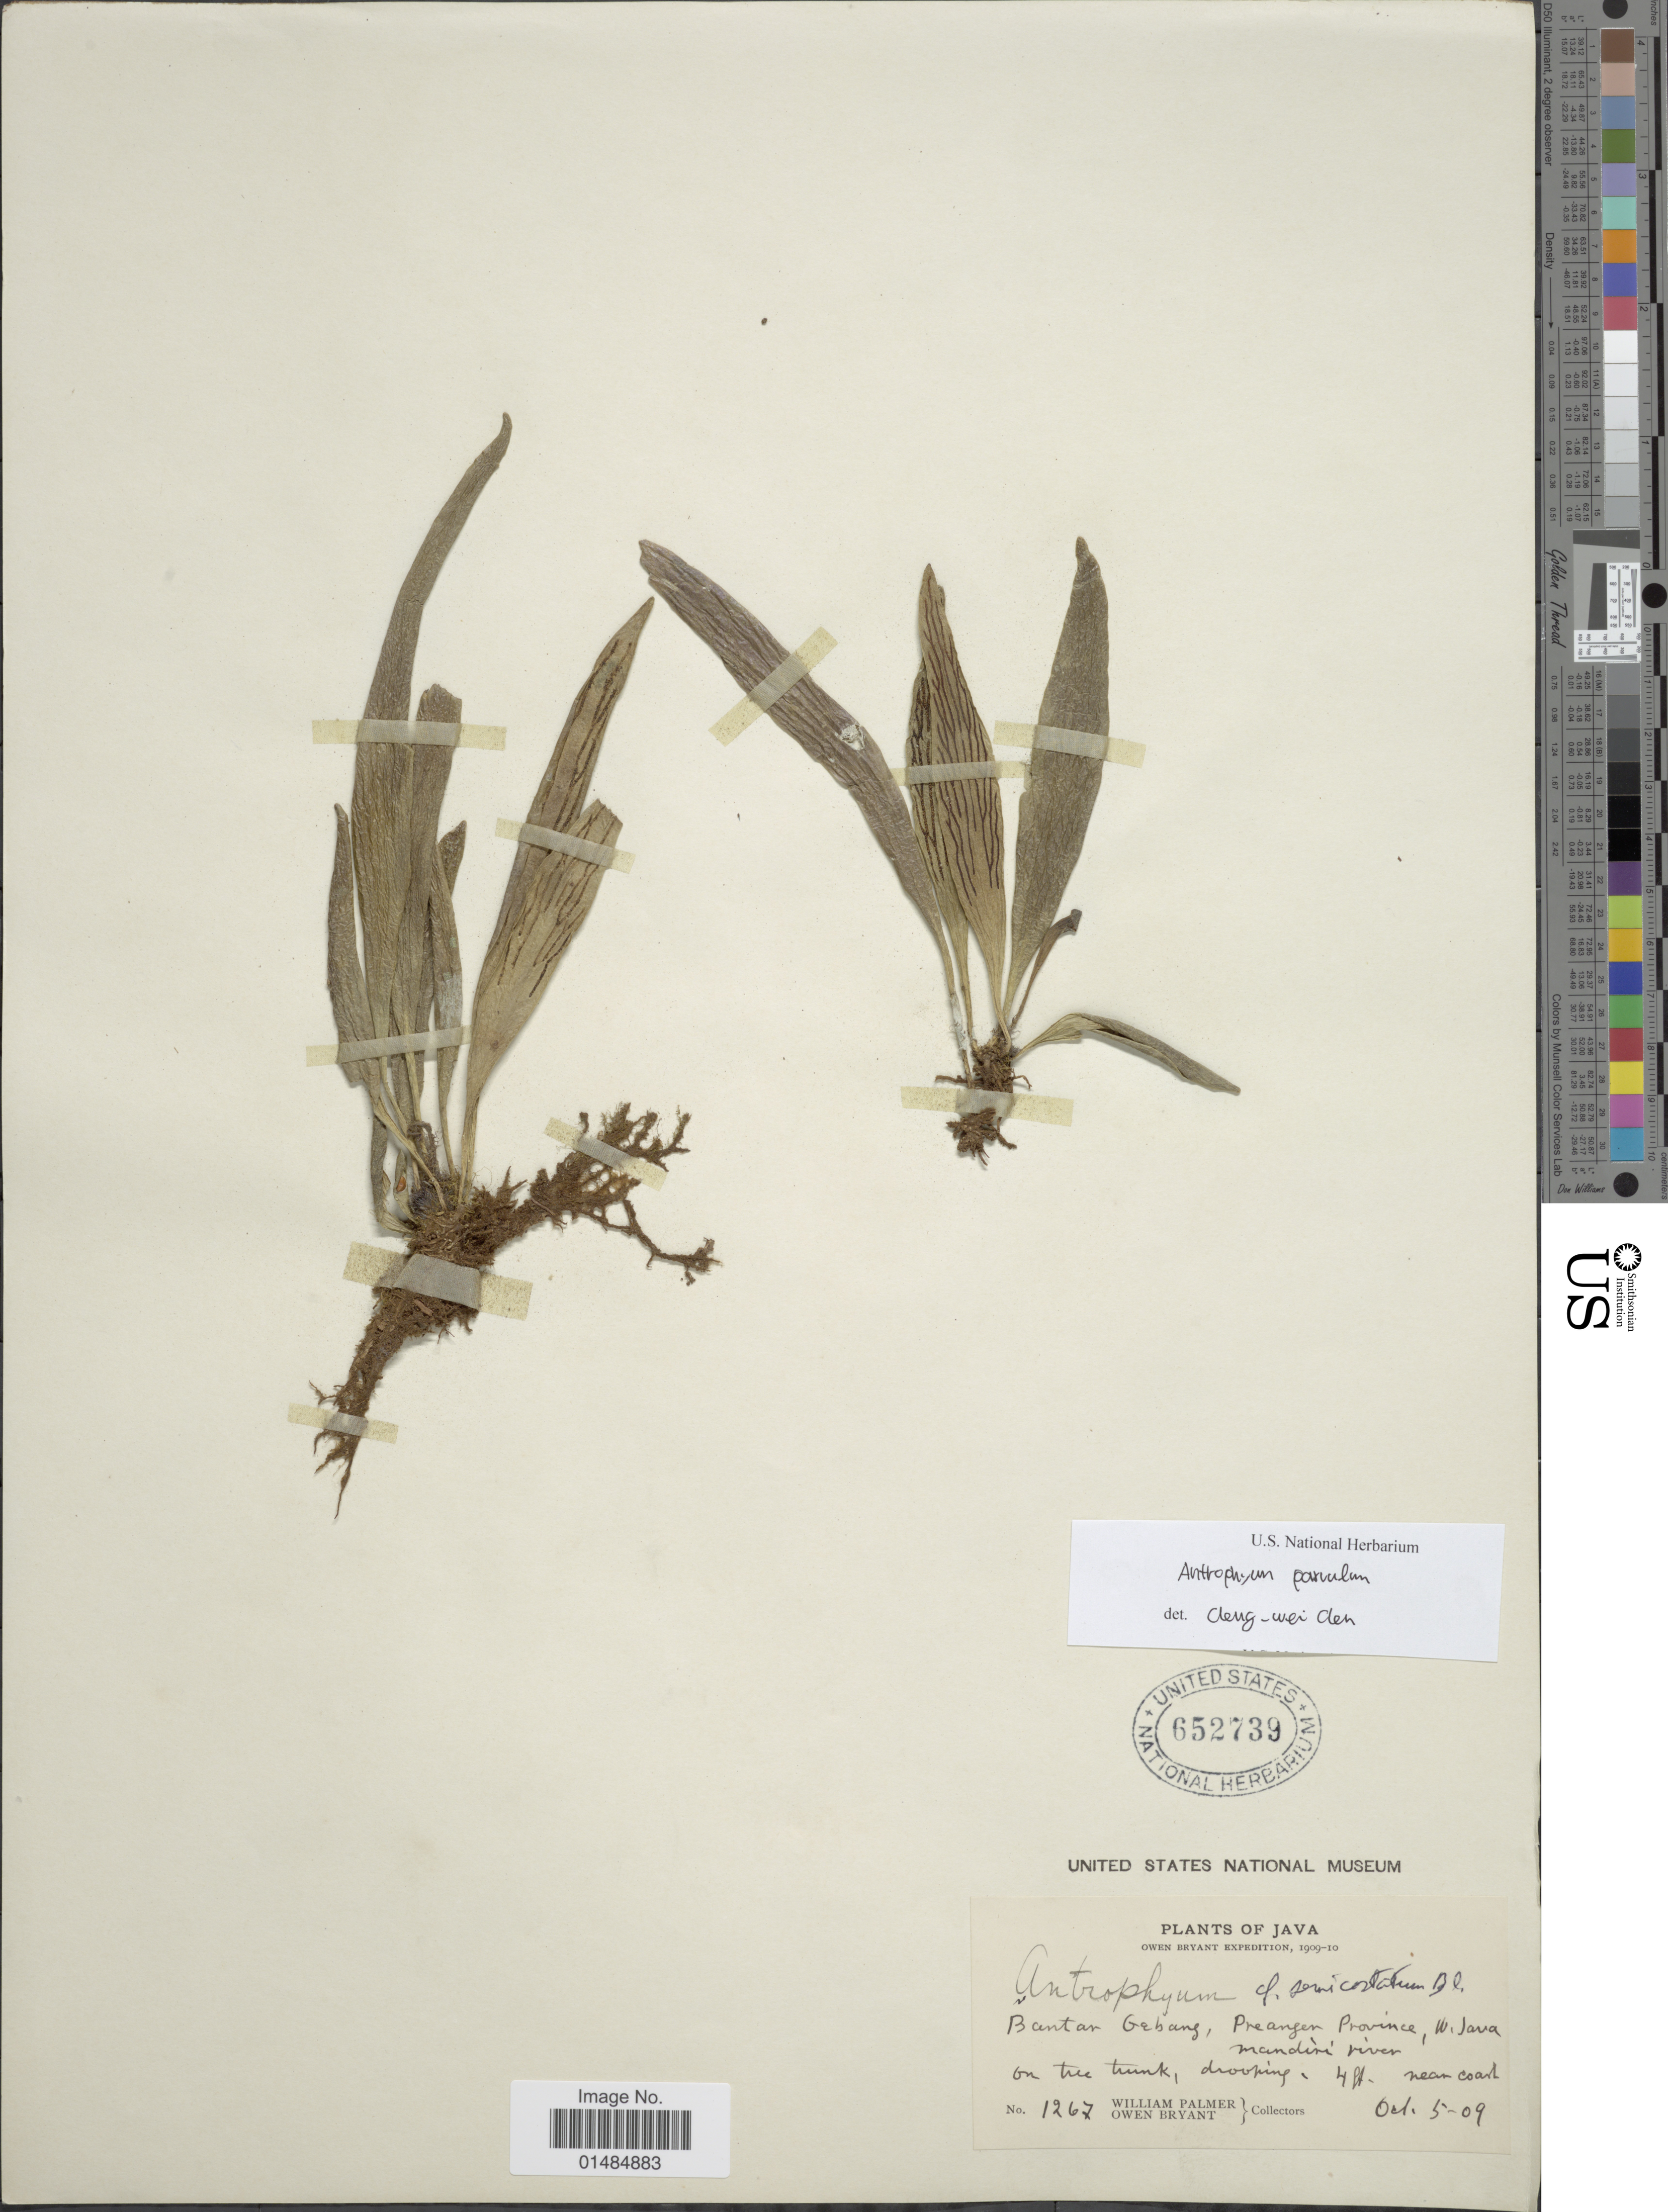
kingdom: Plantae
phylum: Tracheophyta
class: Polypodiopsida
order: Polypodiales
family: Pteridaceae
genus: Antrophyum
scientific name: Antrophyum parvulum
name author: Blume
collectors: W. Palmer & O. Bryant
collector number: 1267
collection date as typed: Transcribed d/m/y: 5/10/9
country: Indonesia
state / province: Java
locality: Bantan Gabang, Preanger Province, W. Java, Mandiri River near coast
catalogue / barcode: US 652739